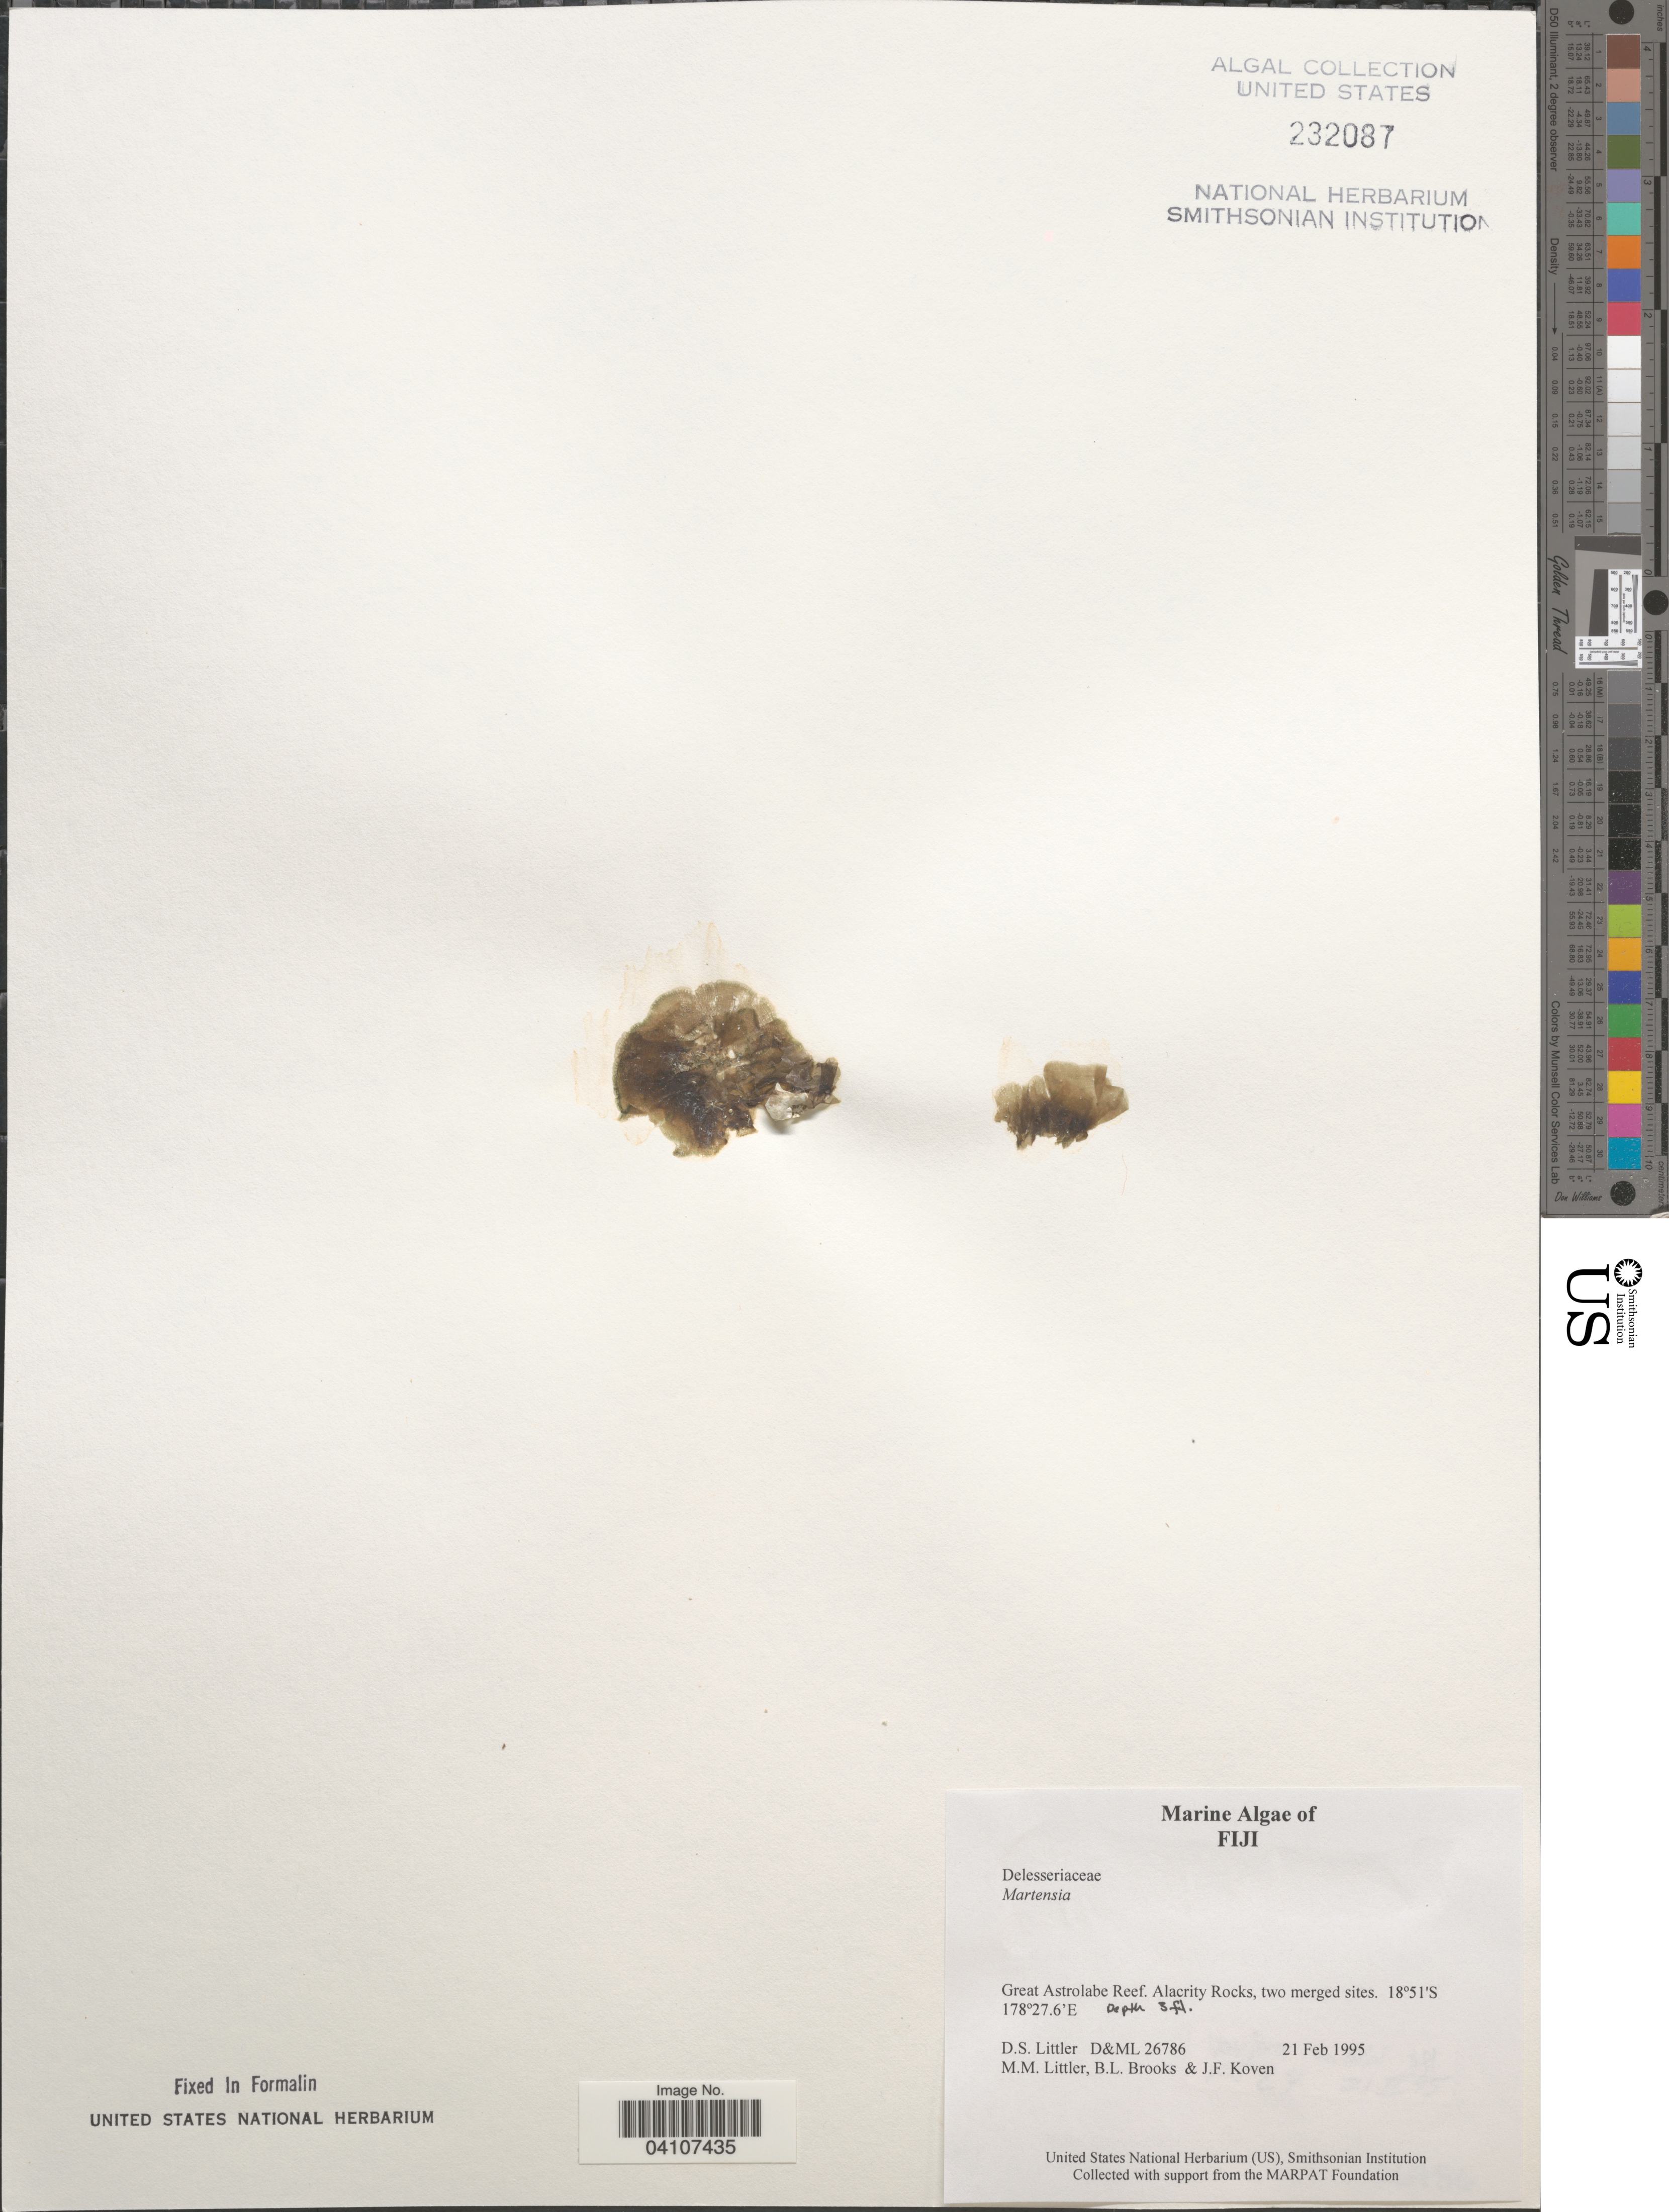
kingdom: Plantae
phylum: Rhodophyta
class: Florideophyceae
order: Ceramiales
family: Delesseriaceae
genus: Martensia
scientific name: Martensia sp.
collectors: D. S. Littler, B. Brooks & J. Koven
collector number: D&ML 26786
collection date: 1995-02-21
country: Fiji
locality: Great Astrolabe Reef. Alacrity Rocks, two merged sited.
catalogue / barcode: US 232087